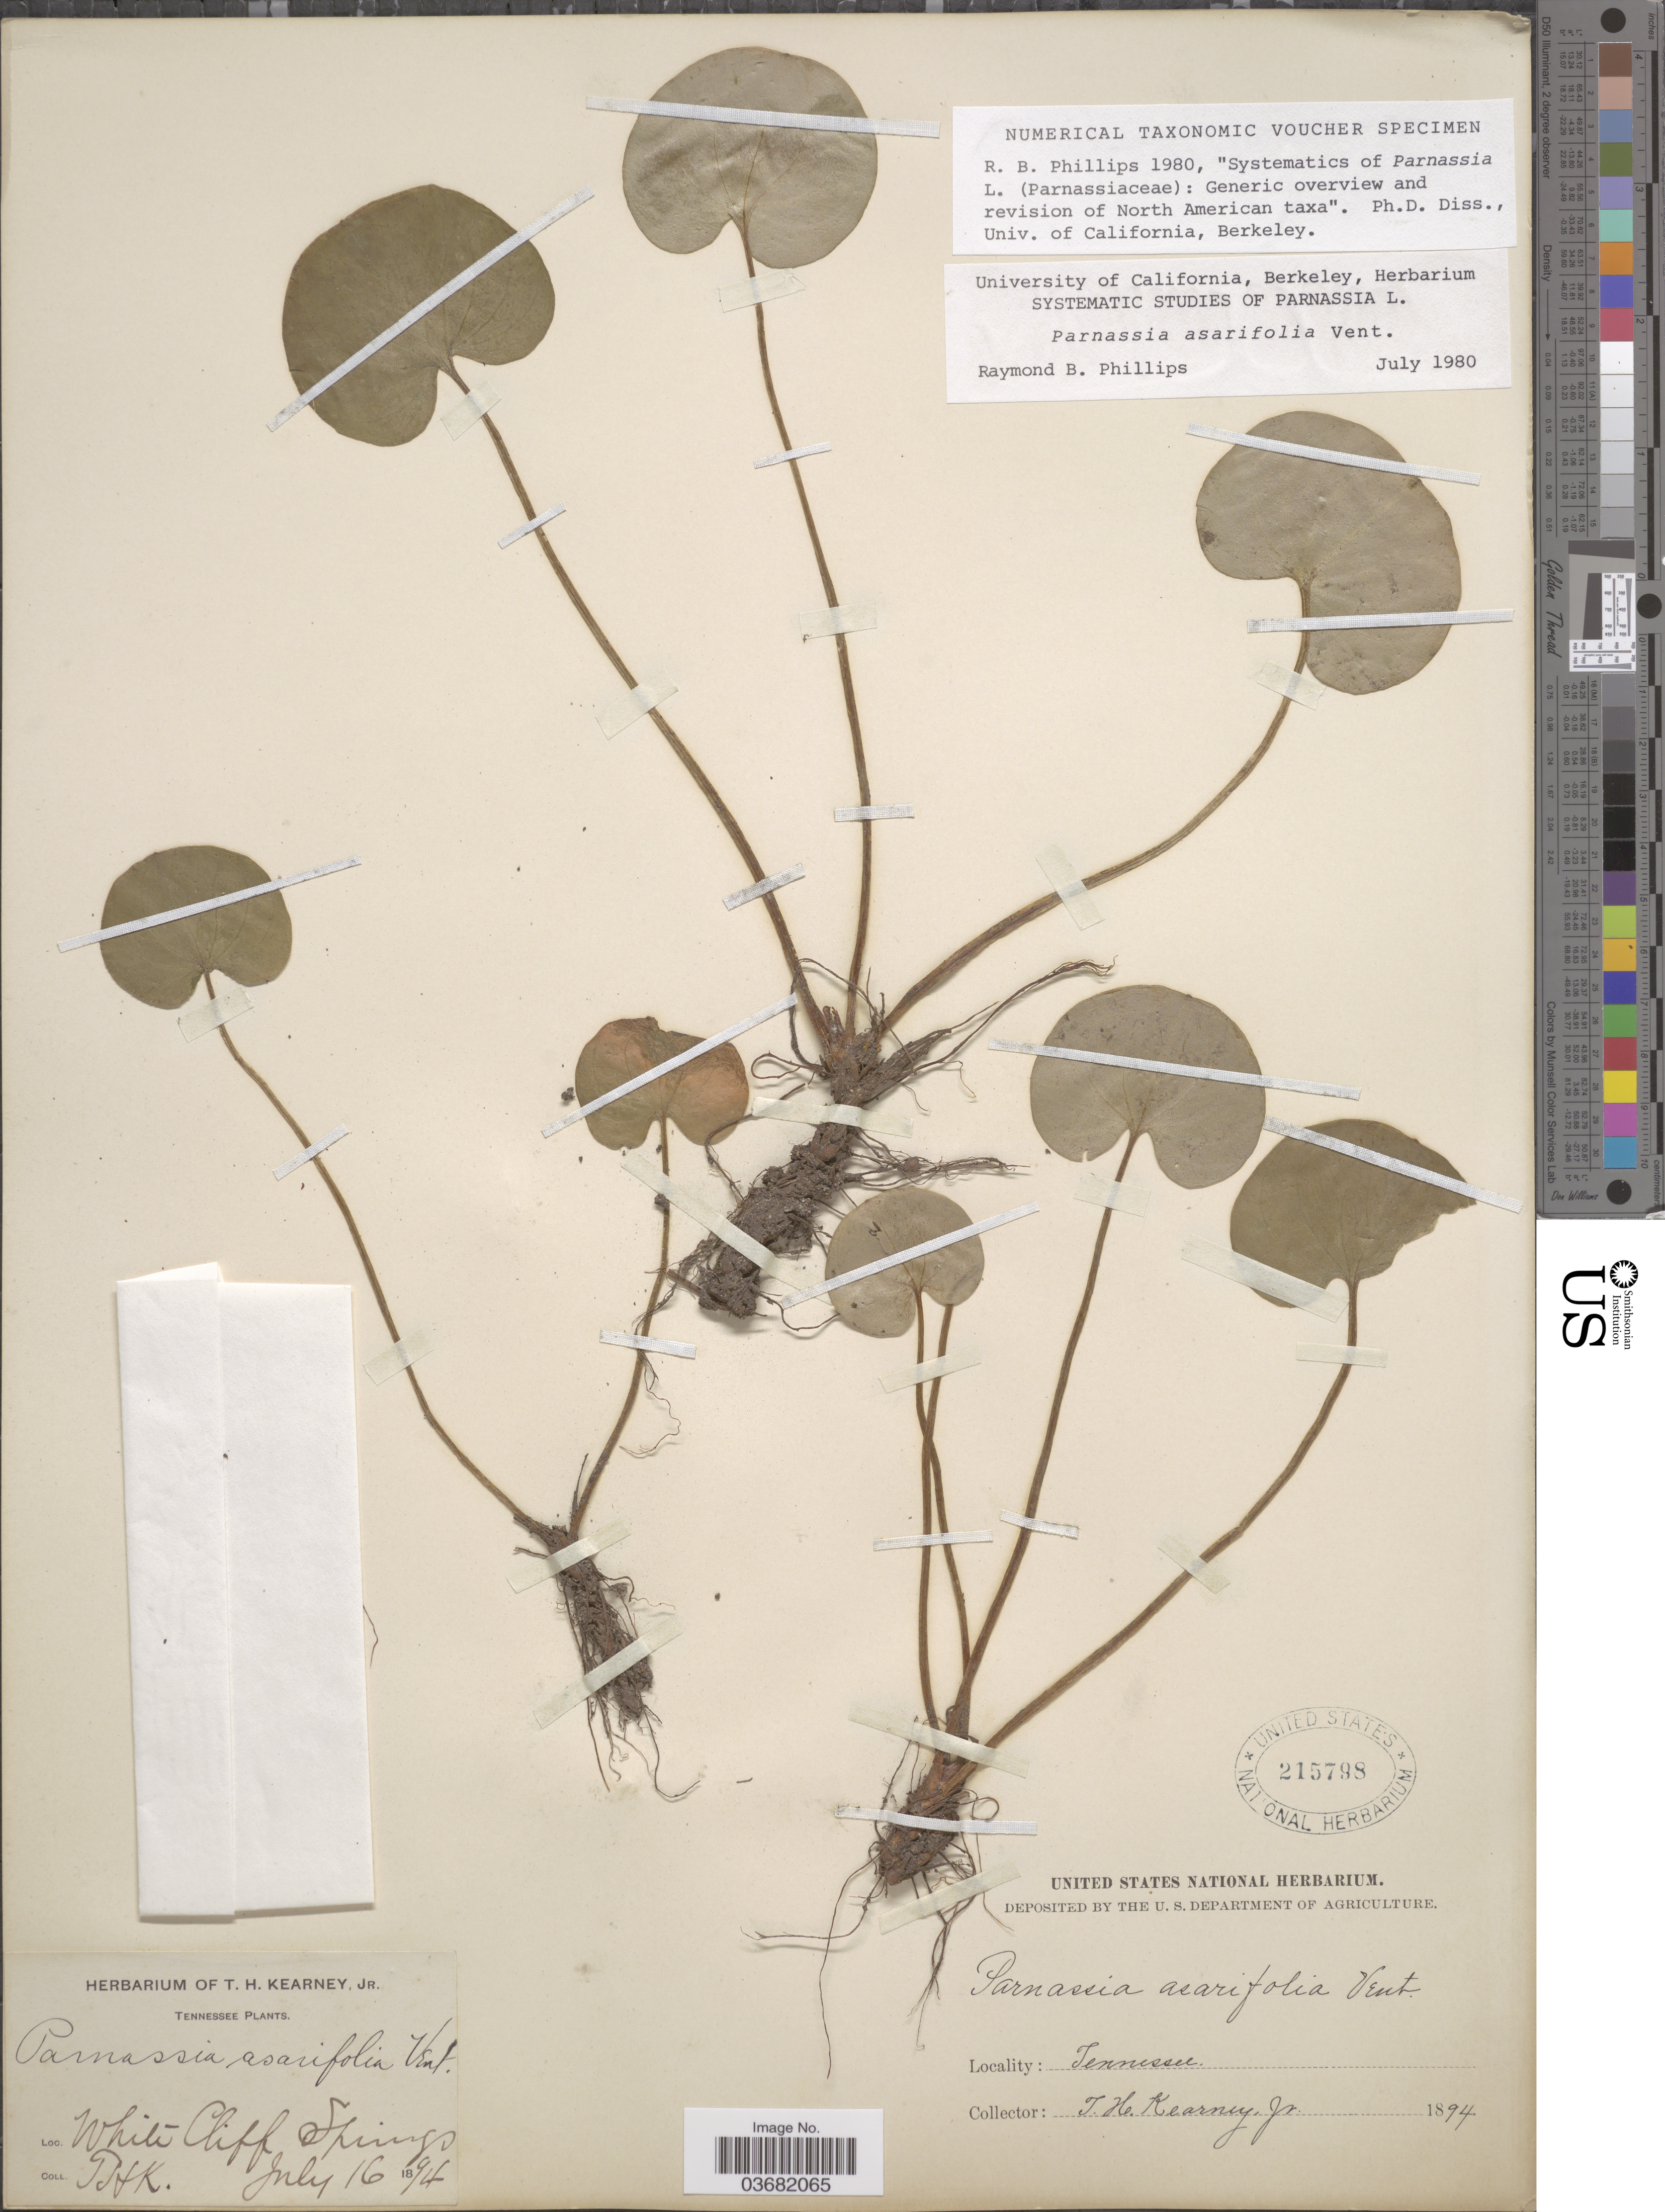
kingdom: Plantae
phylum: Tracheophyta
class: Magnoliopsida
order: Celastrales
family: Parnassiaceae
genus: Parnassia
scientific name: Parnassia asarifolia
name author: Vent.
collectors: T. H. Kearney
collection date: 1894-07-16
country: United States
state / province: Tennessee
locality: White Cliff Springs.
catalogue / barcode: US 215798